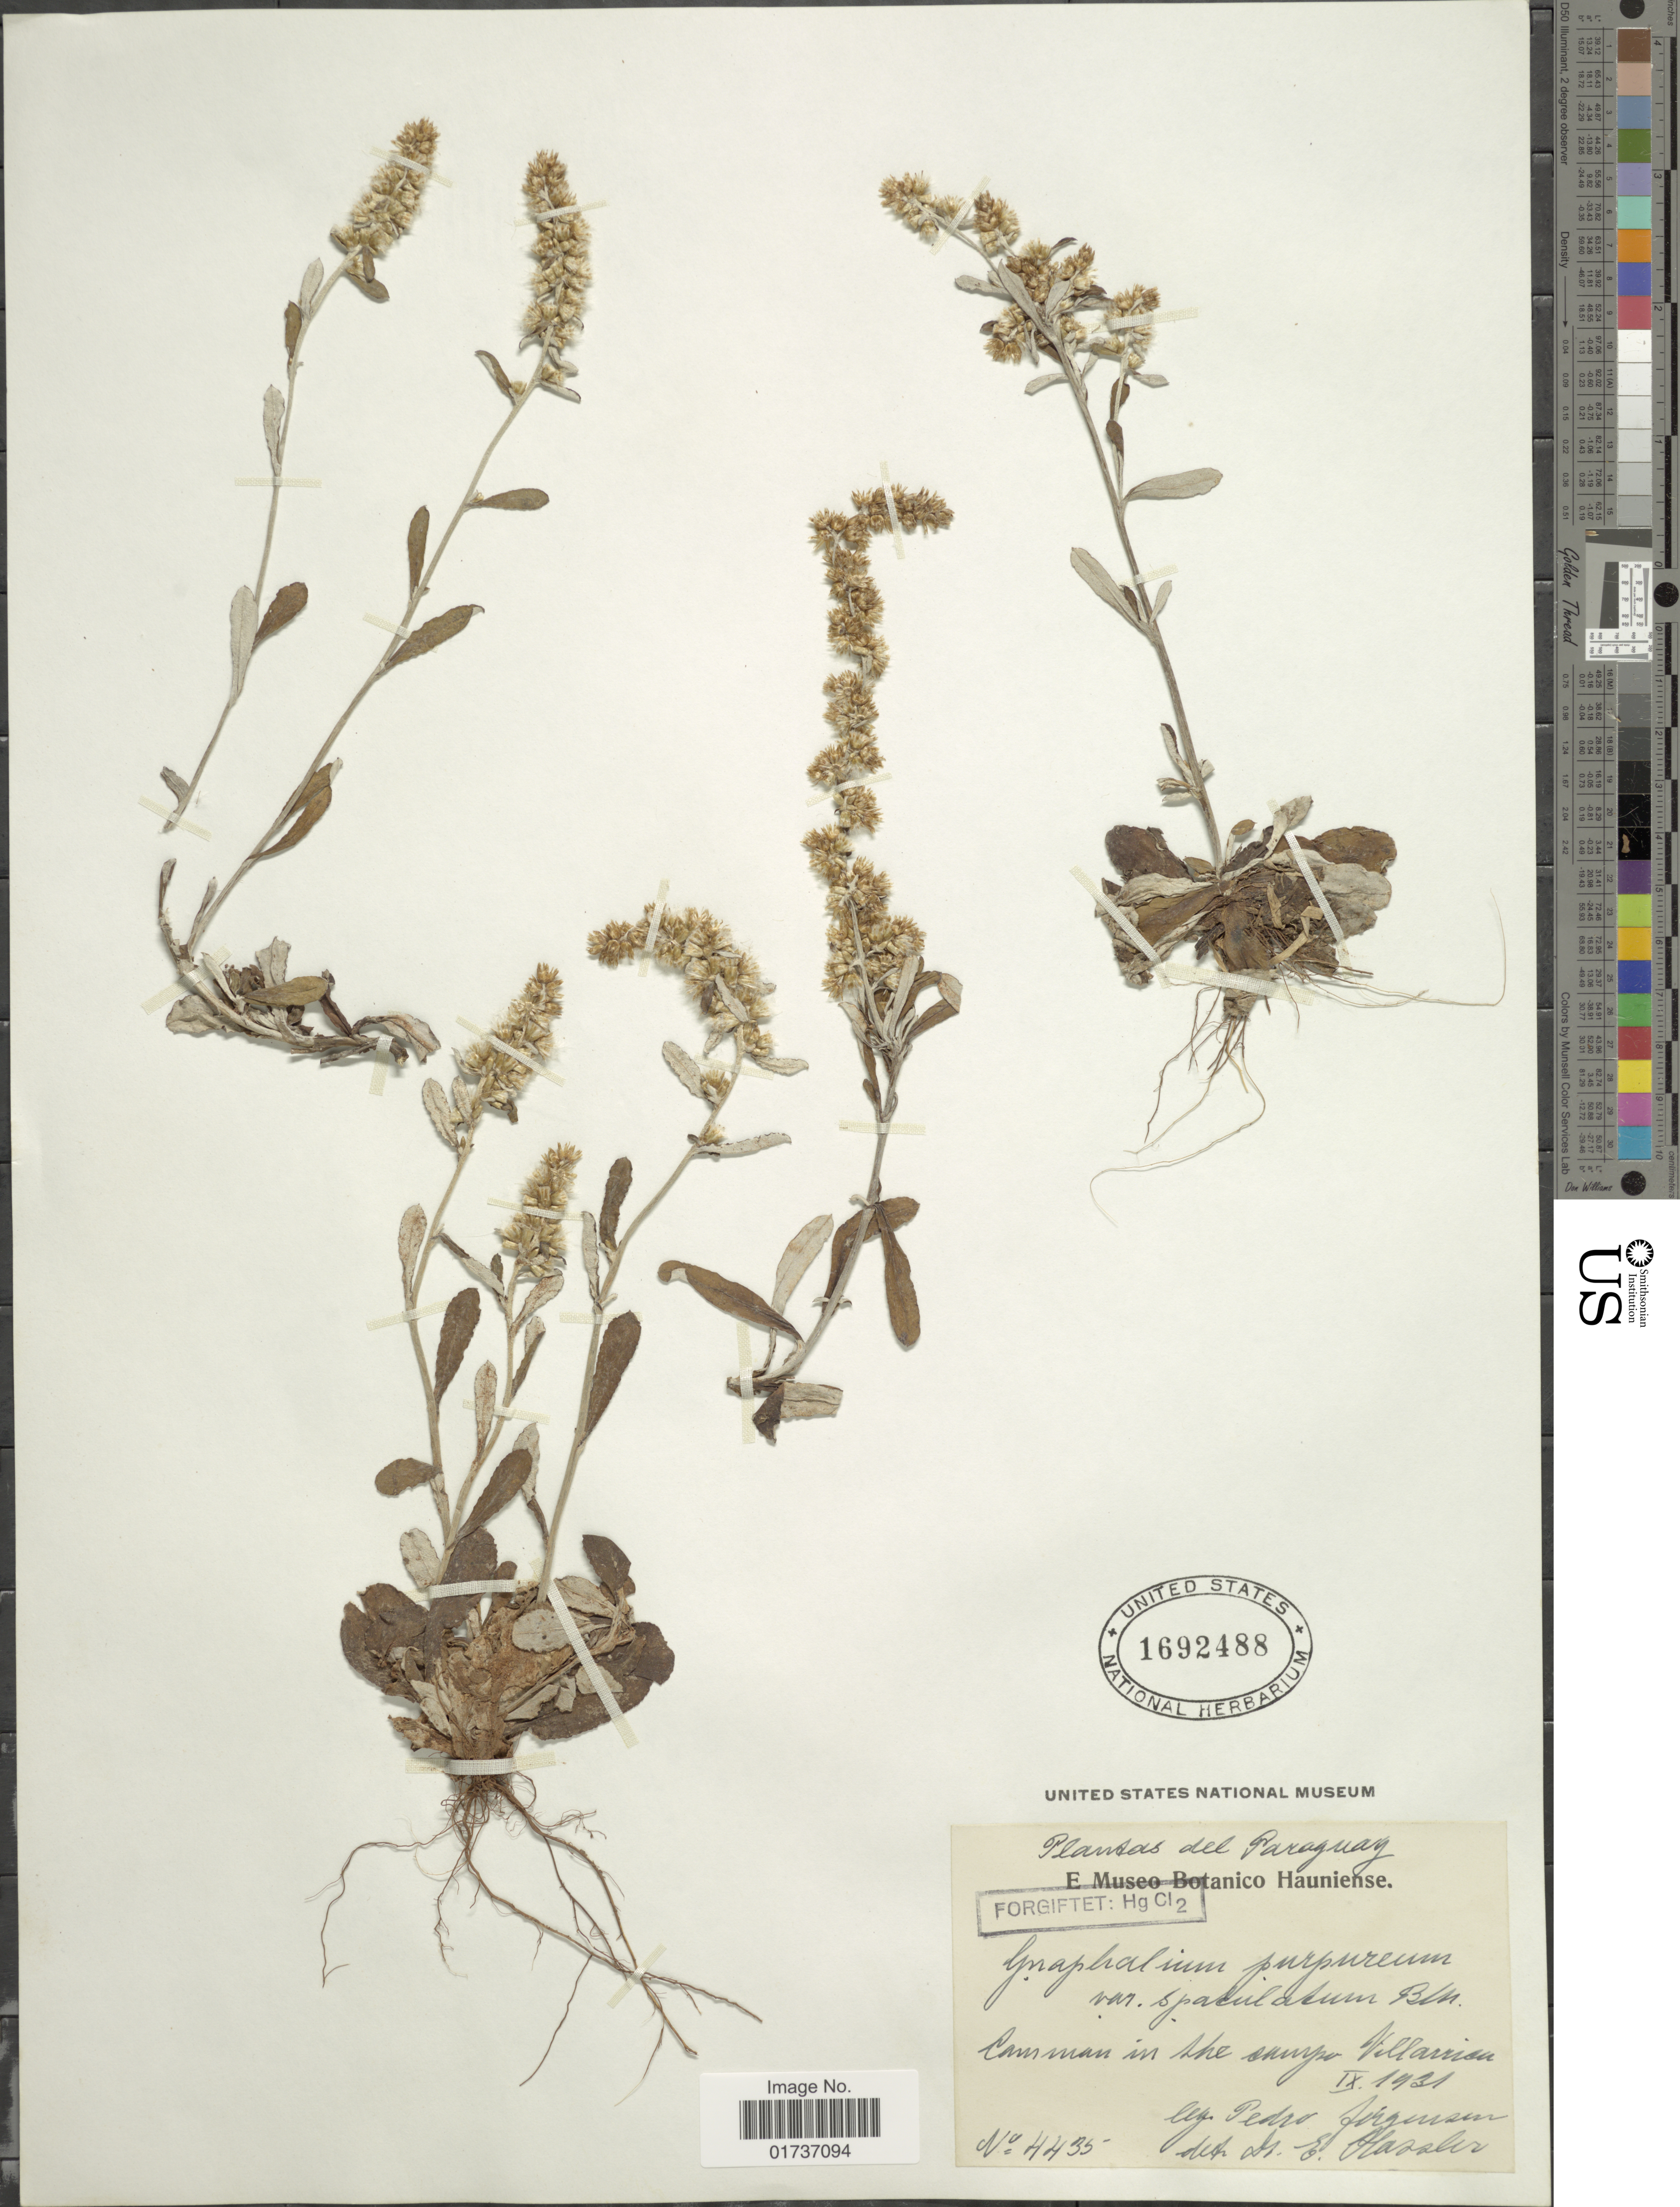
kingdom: Plantae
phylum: Tracheophyta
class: Magnoliopsida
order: Asterales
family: Asteraceae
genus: Gnaphalium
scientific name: Gnaphalium pensylvanicum Willd.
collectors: P. Jörgensen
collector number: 4435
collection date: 1931-09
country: Paraguay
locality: Common in the campo Villarica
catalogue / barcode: US 1692488